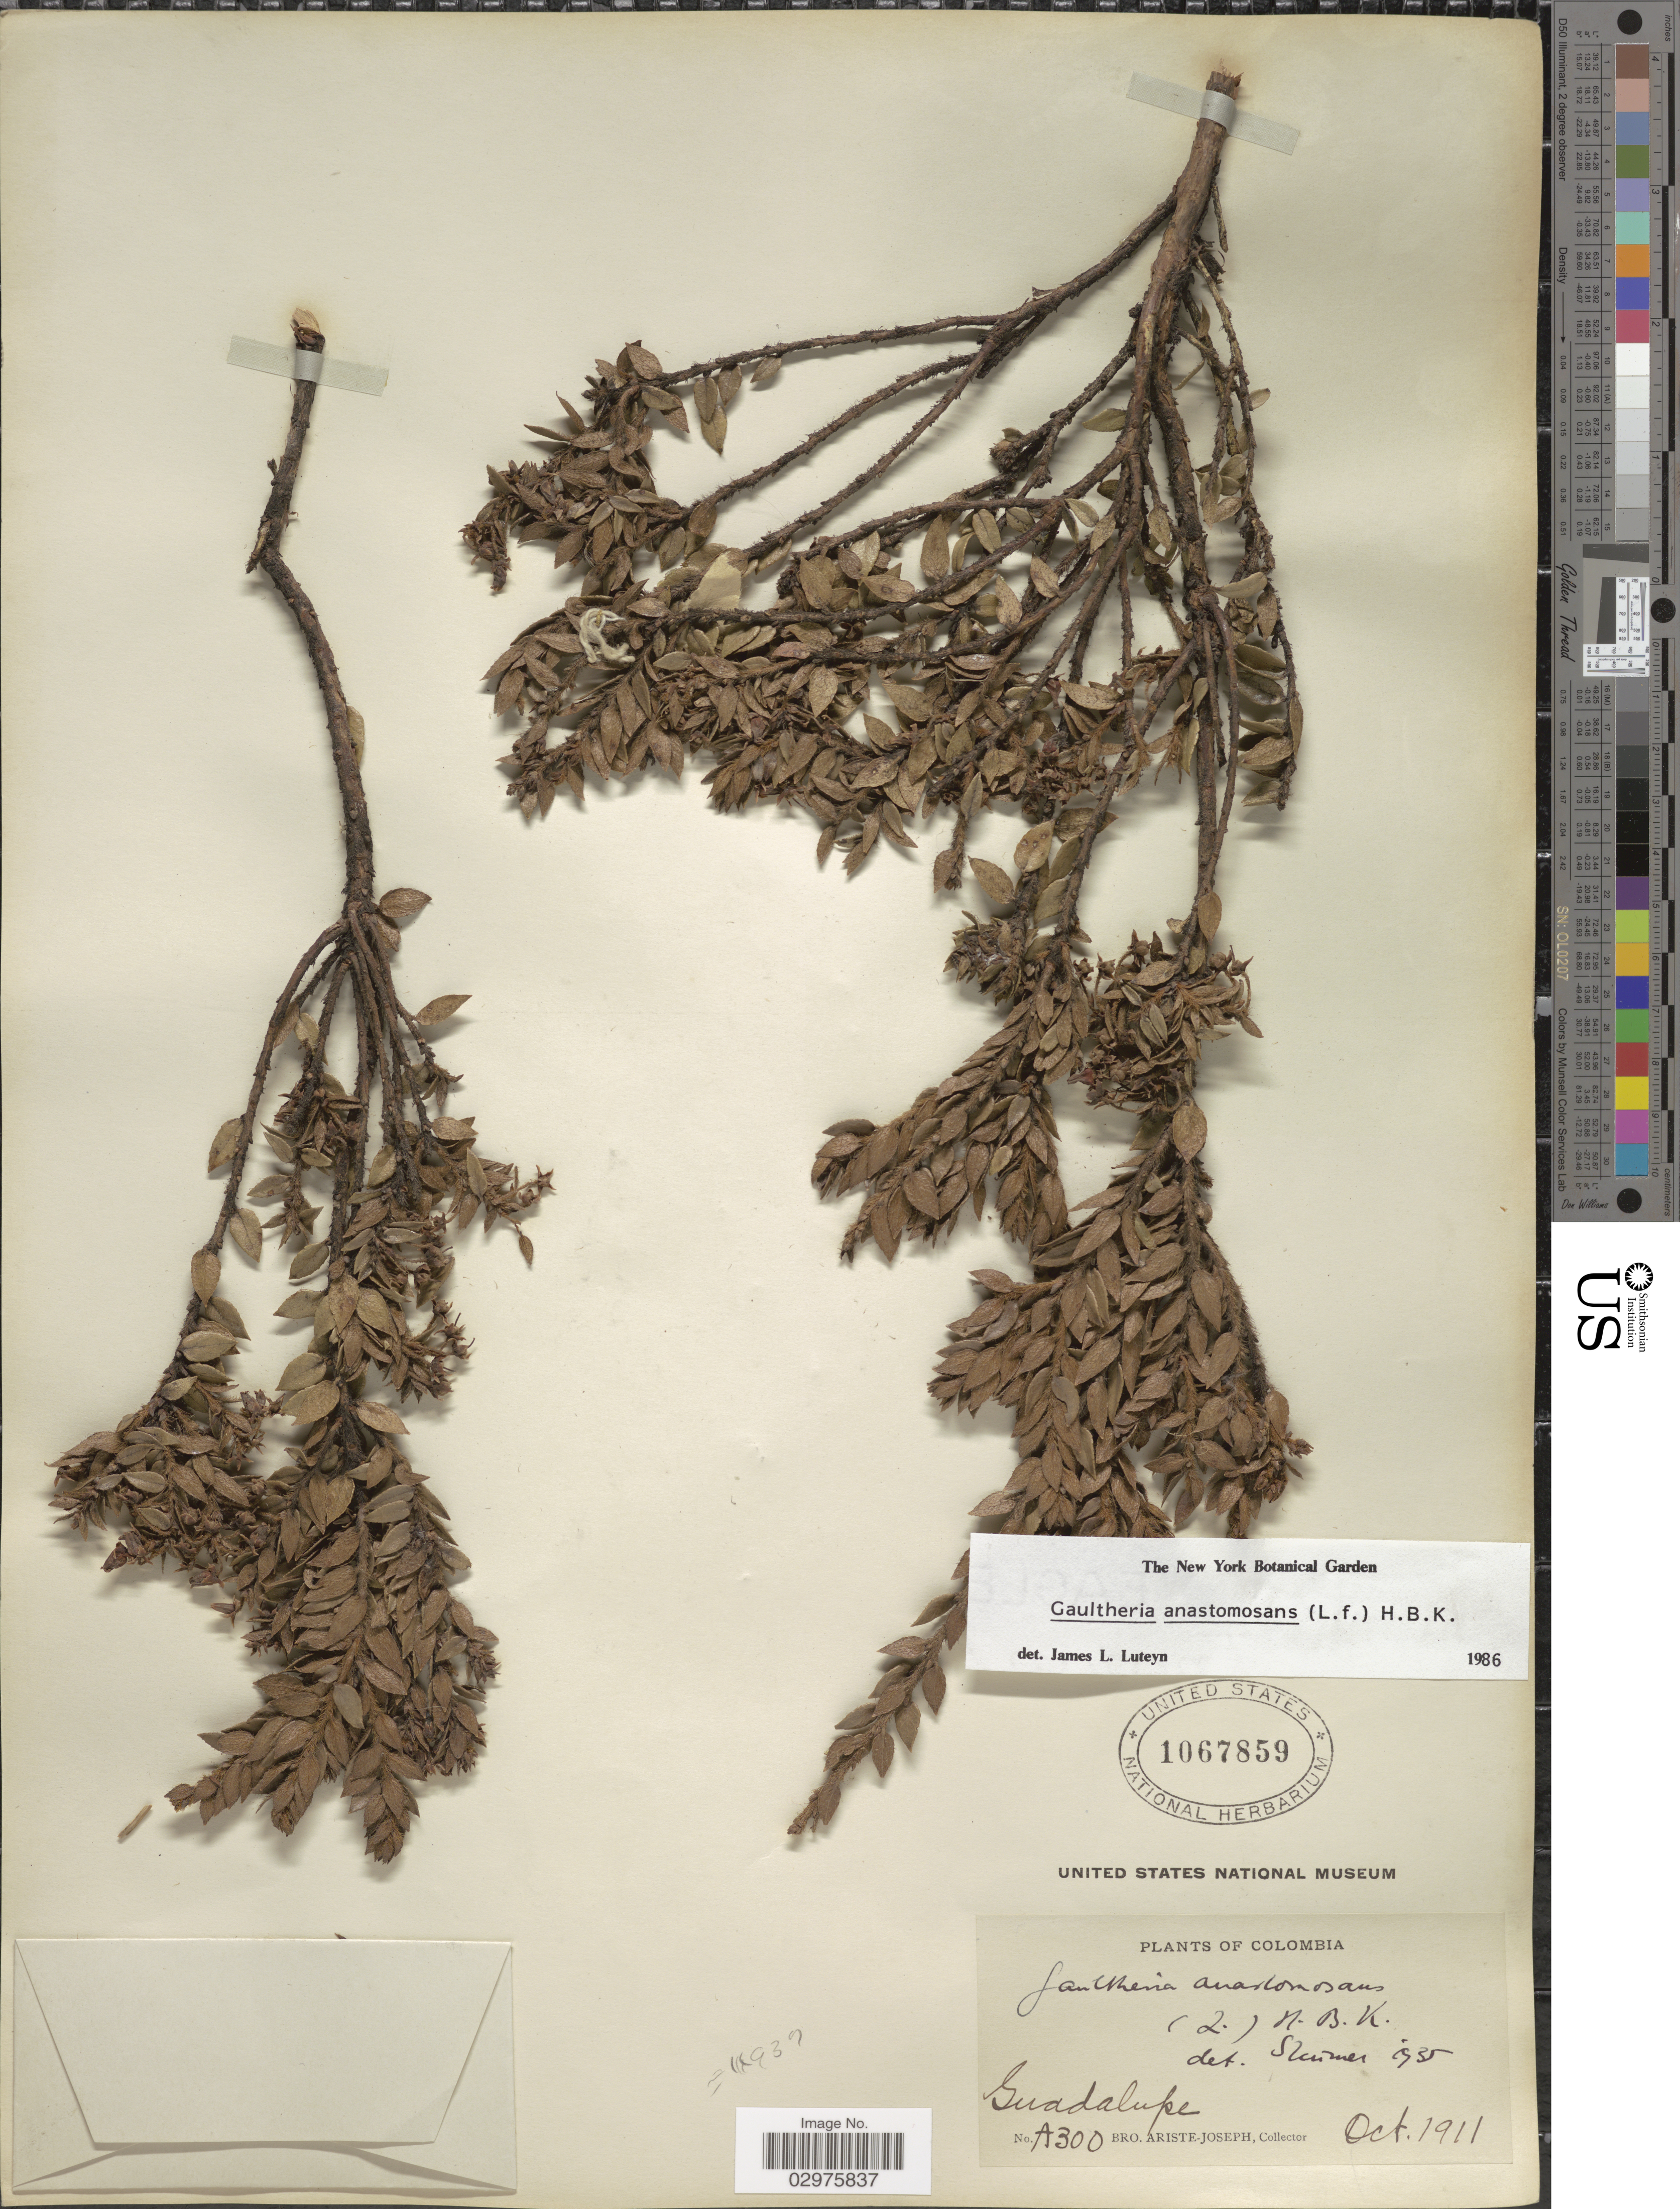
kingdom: Plantae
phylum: Tracheophyta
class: Magnoliopsida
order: Ericales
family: Ericaceae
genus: Gaultheria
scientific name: Gaultheria anastomosans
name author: (L. f.) Kunth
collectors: Bro. Ariste-Joseph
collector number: A300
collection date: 1911-10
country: Colombia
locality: Guadalupe.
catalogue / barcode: US 1067859